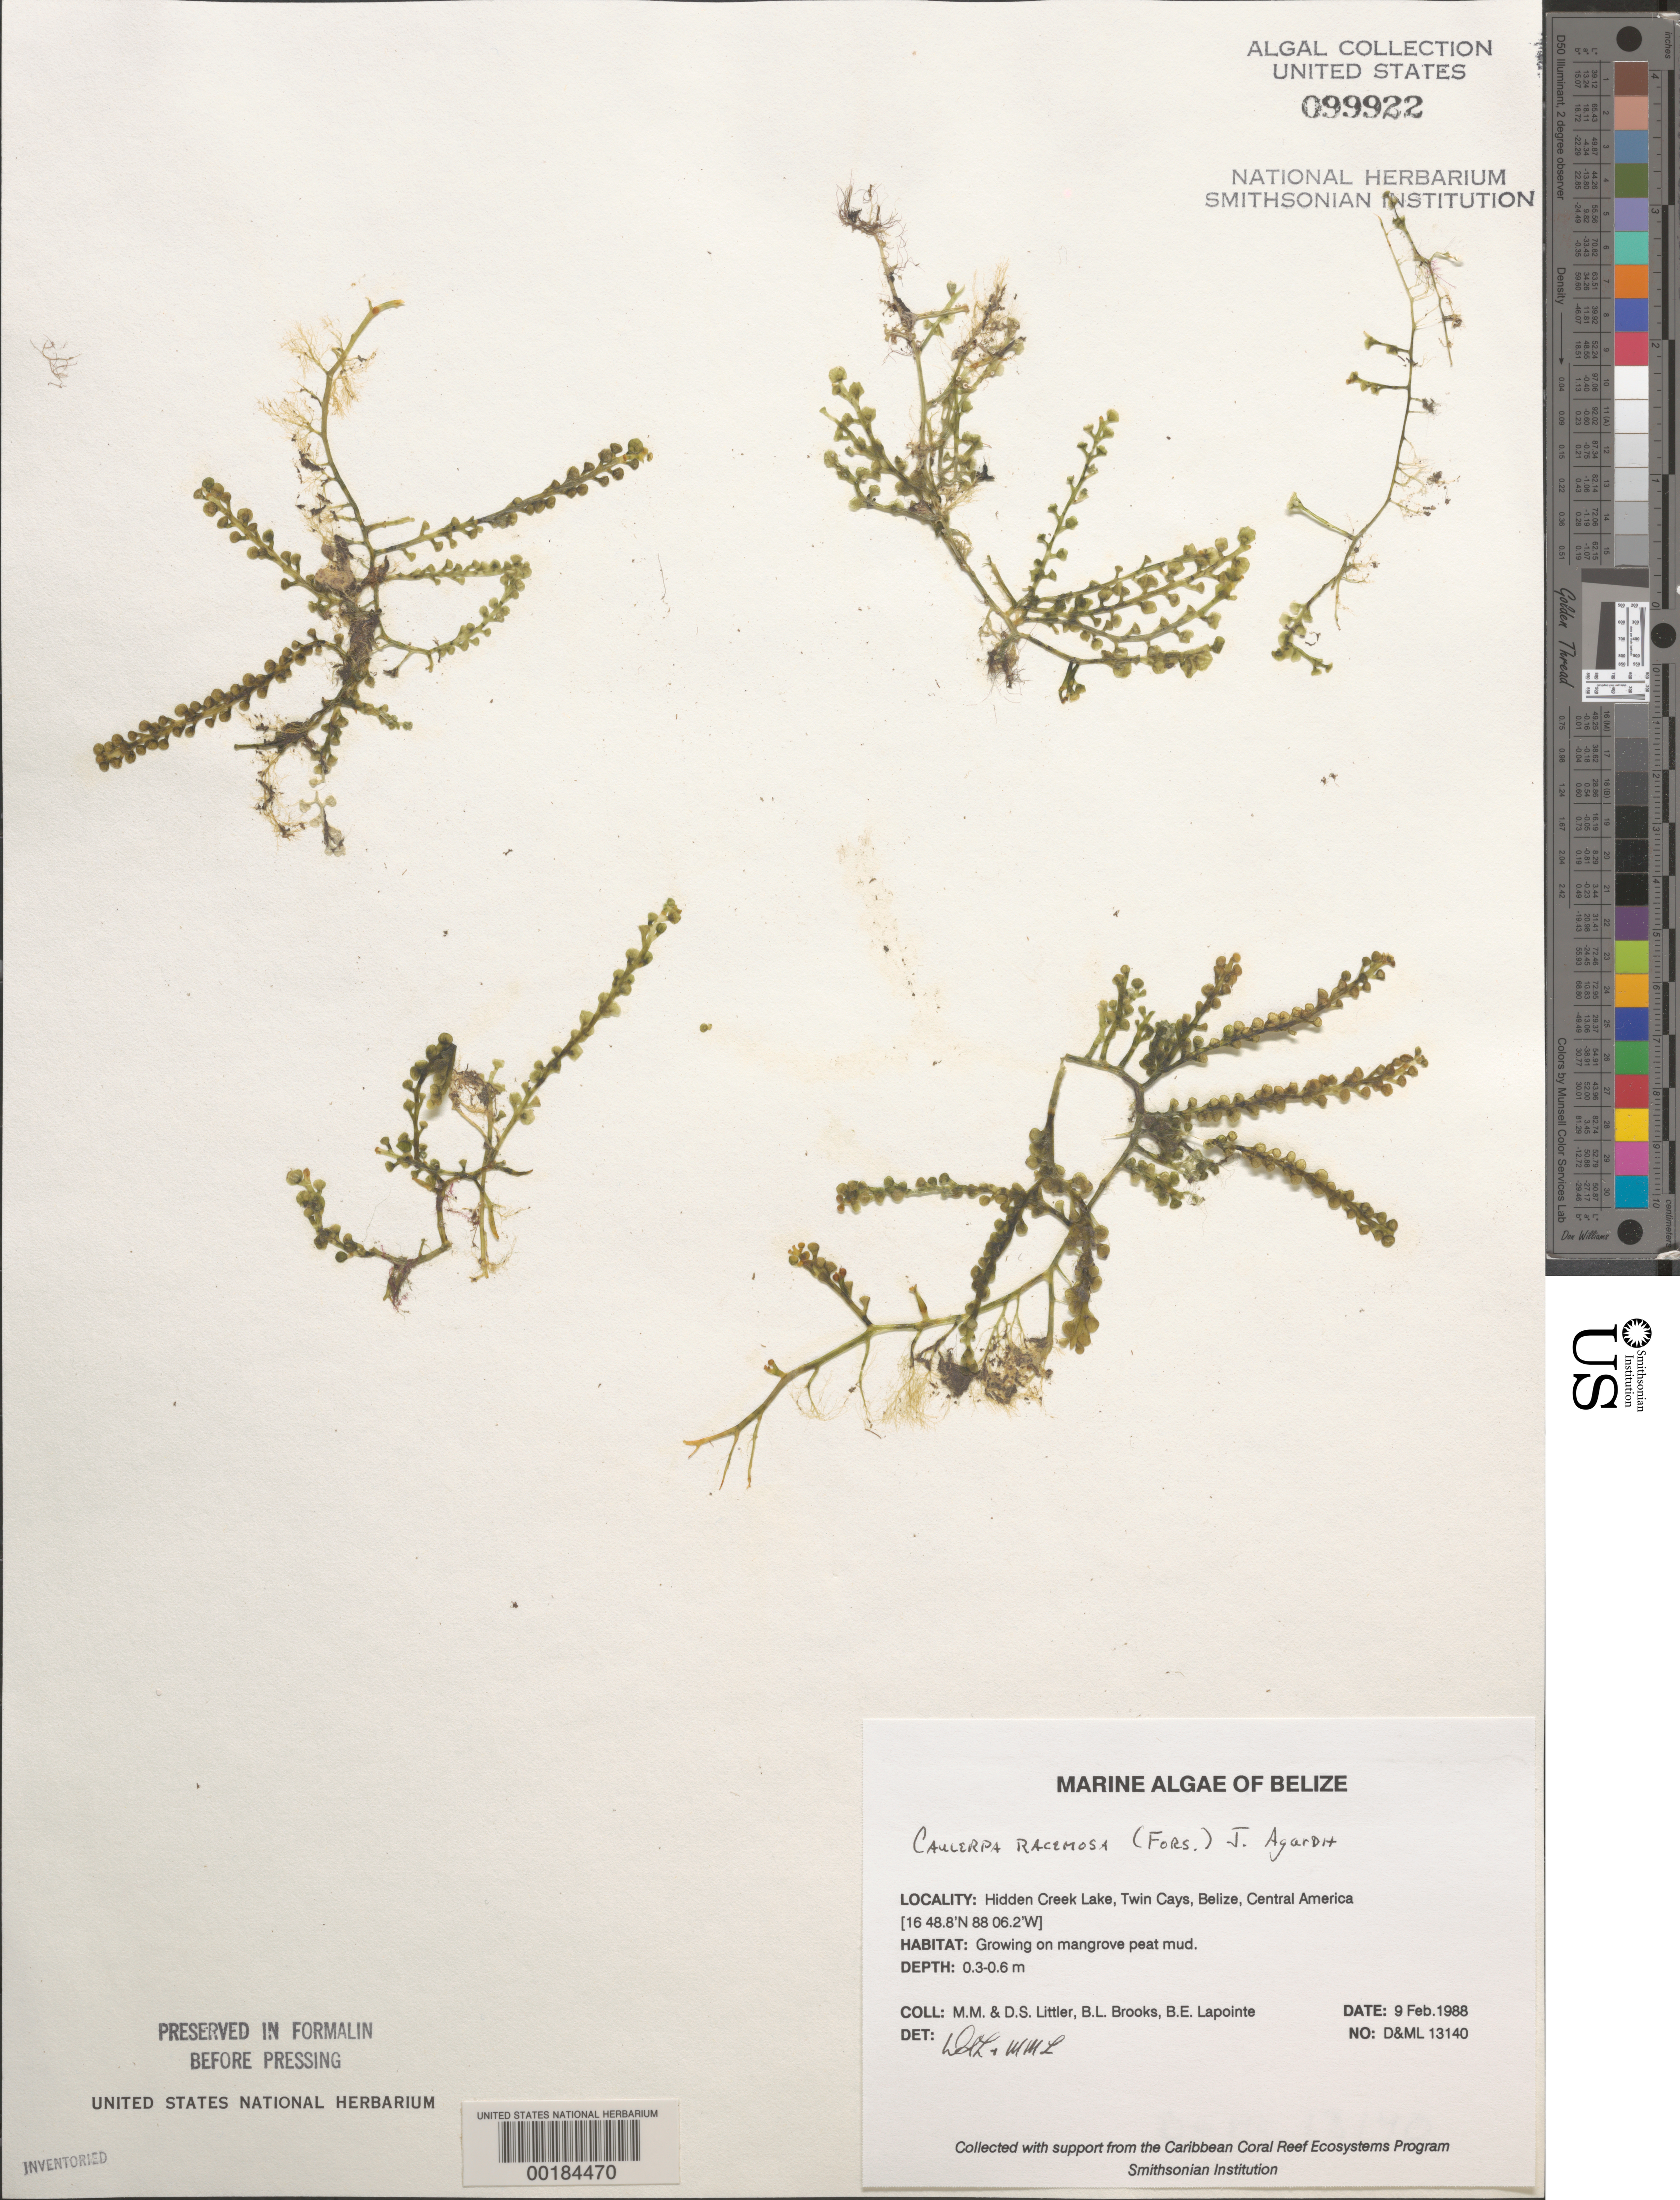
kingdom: Plantae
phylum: Chlorophyta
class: Ulvophyceae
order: Bryopsidales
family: Caulerpaceae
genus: Caulerpa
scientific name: Caulerpa racemosa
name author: (Forssk.) J. Agardh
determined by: Littler, D. S.; Littler, M. M.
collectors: D. S. Littler, M. M. Littler, B. Brooks & B. Lapointe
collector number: D&ML 13140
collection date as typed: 09 Feb 1988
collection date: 1988-02-09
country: Belize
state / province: Stann Creek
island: Twin Cays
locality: Hidden Creek Lake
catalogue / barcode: US 99922